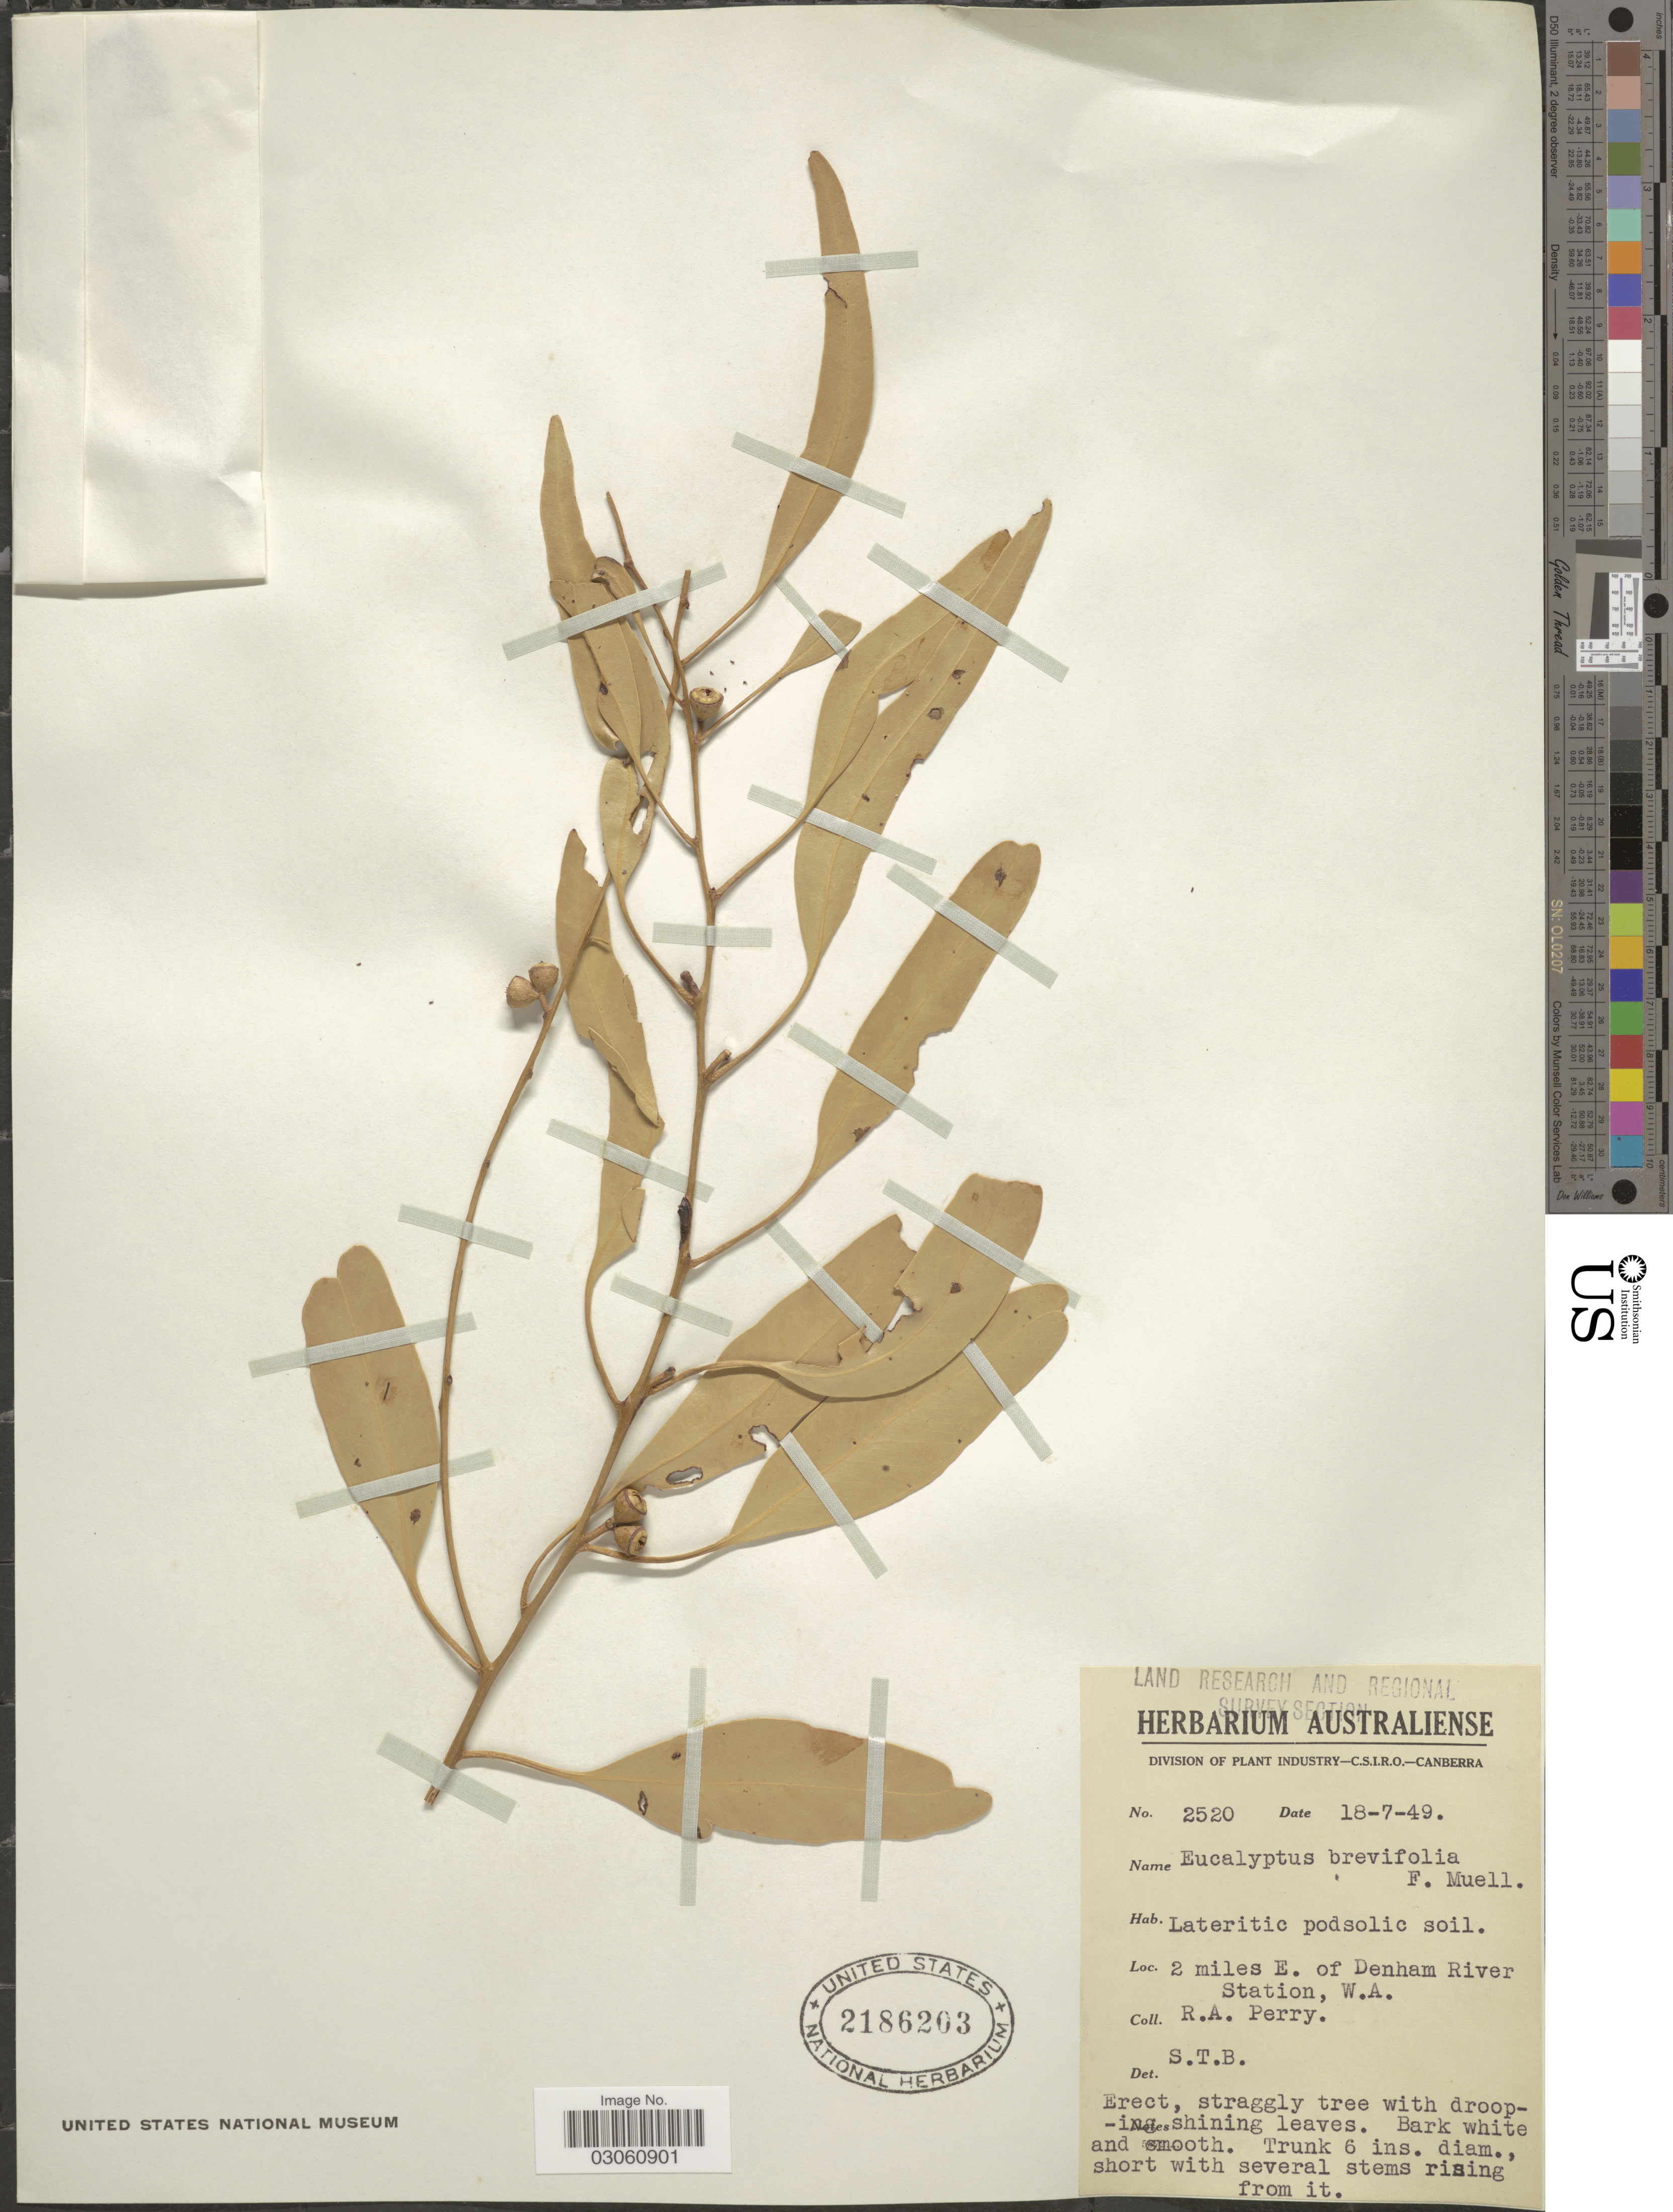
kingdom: Plantae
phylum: Tracheophyta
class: Magnoliopsida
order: Myrtales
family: Myrtaceae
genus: Eucalyptus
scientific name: Eucalyptus brevifolia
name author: F. Muell.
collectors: Perry, R. A.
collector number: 2520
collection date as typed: Transcribed d/m/y: 18/7/49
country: Australia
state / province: Western Australia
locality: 2 miles E. of Denham River Station, W.A.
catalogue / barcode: US 2186203